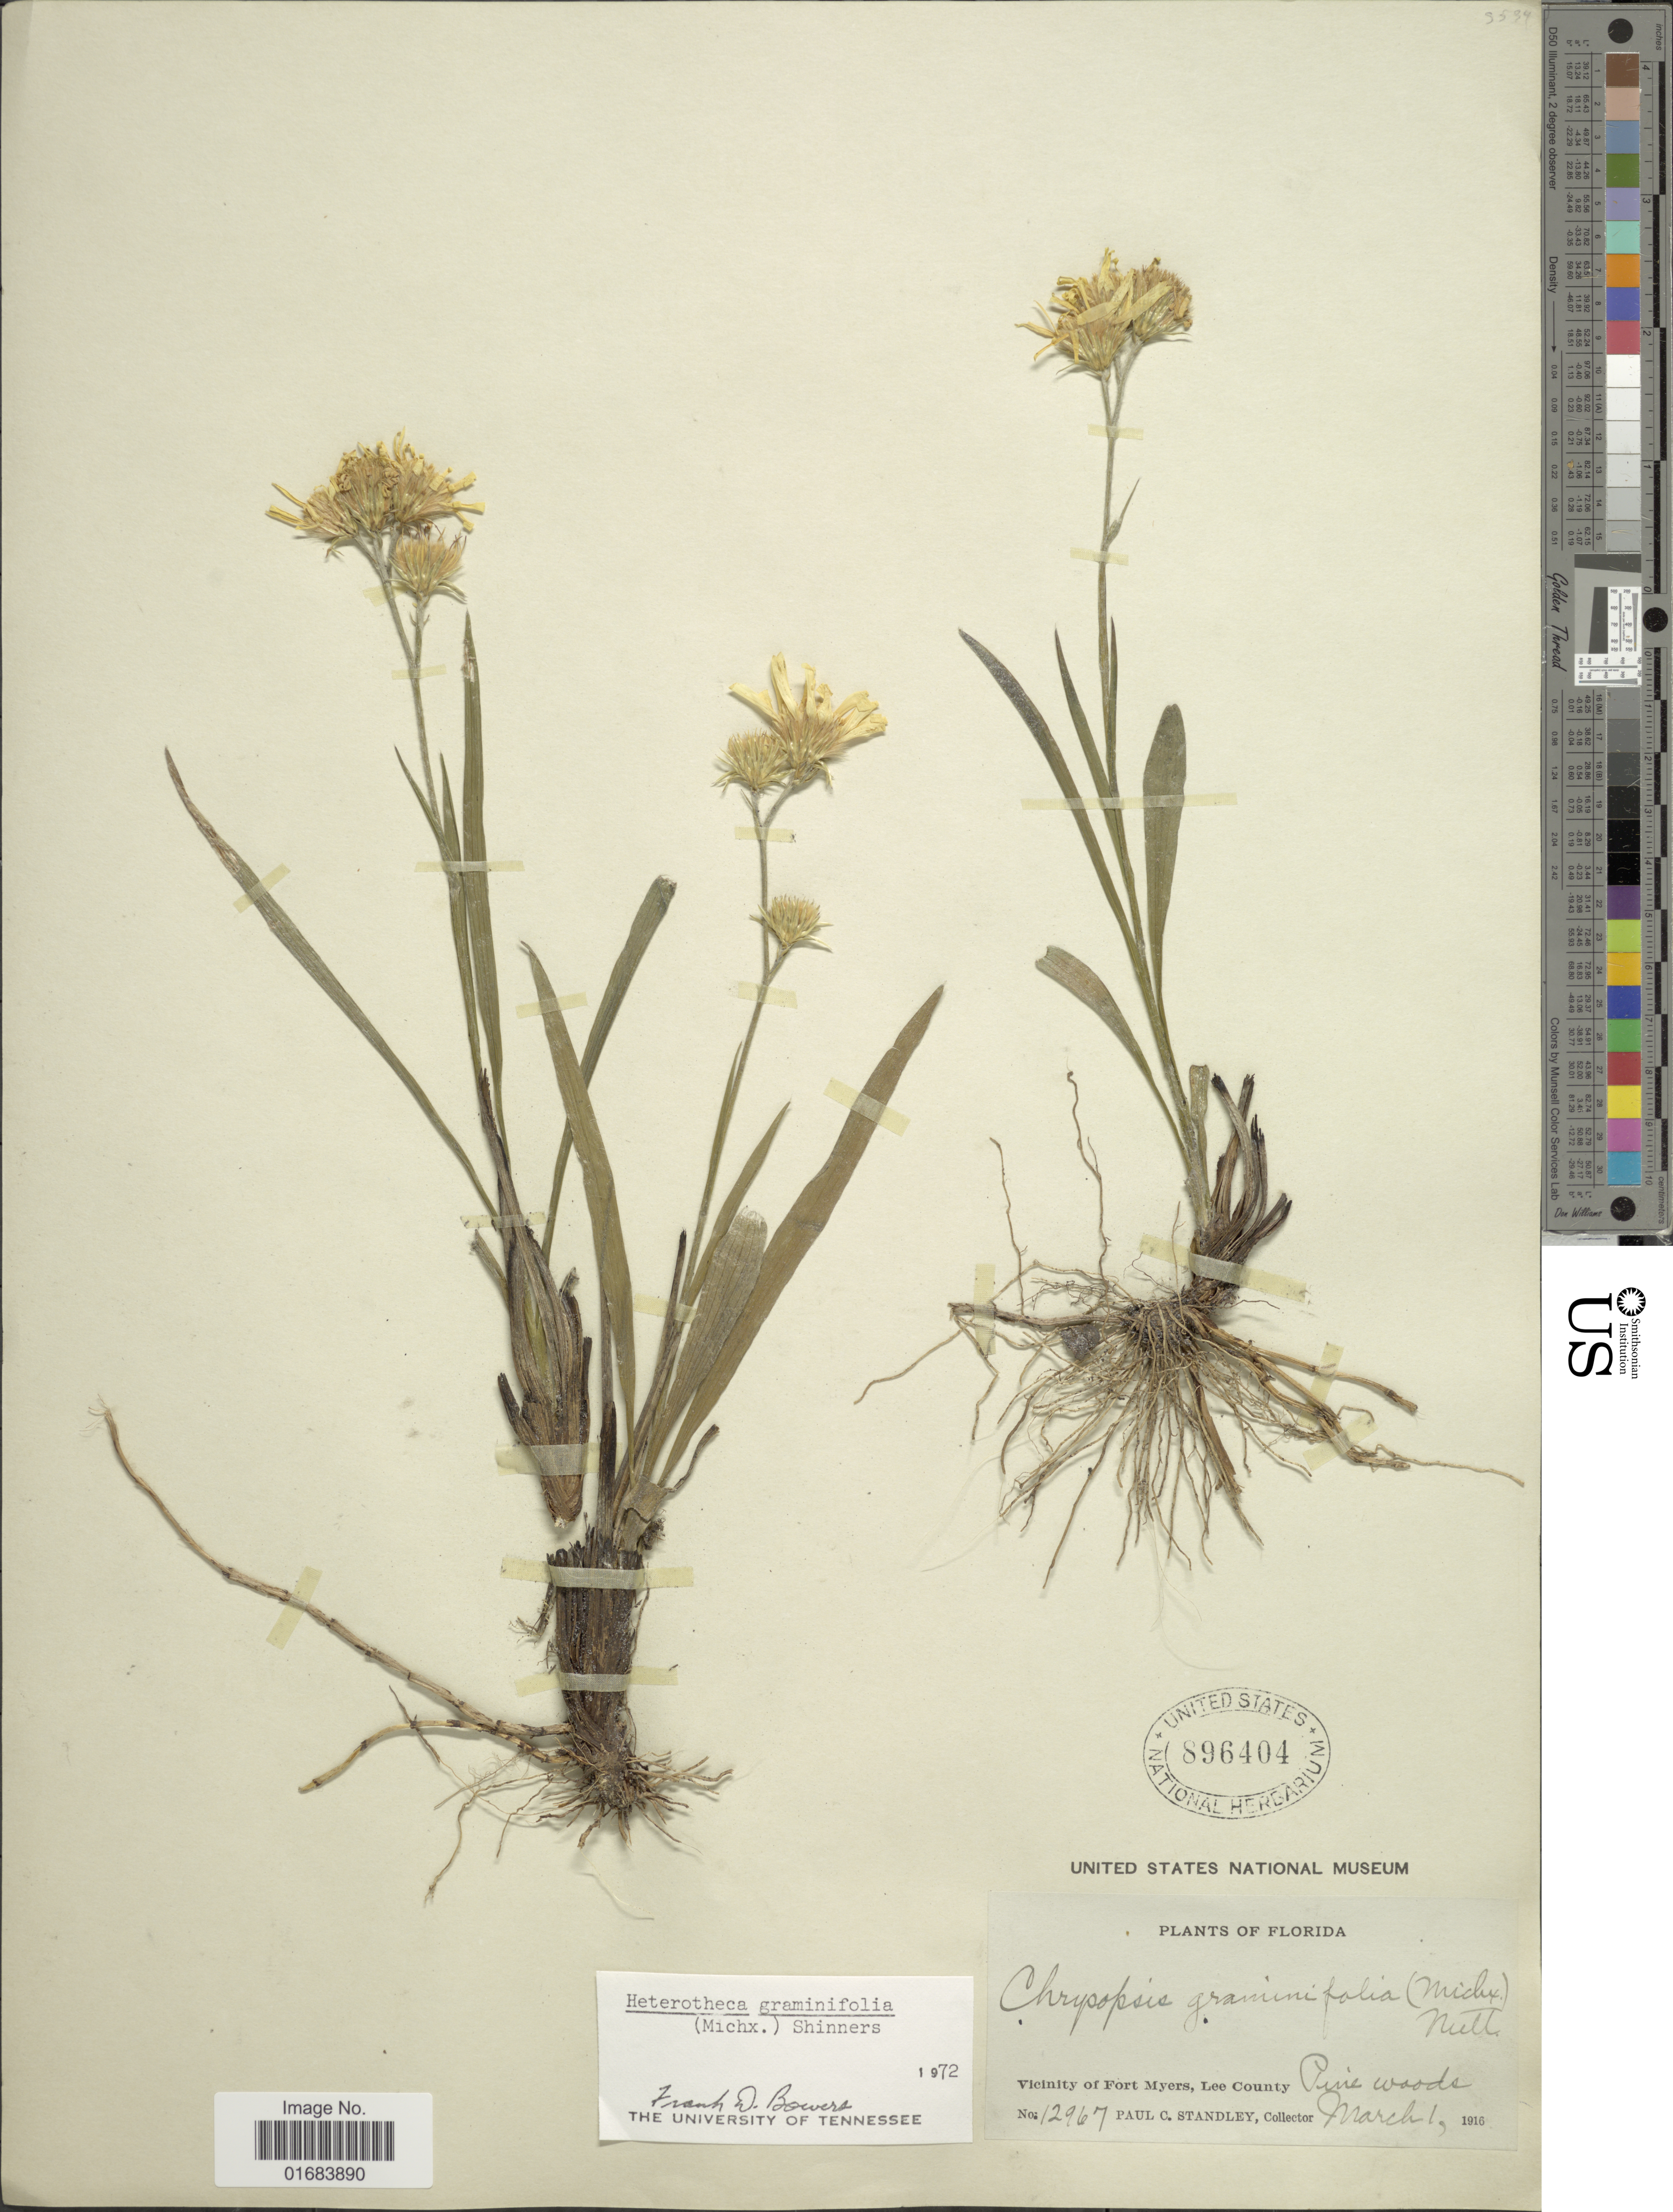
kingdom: Plantae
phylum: Tracheophyta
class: Magnoliopsida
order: Asterales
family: Asteraceae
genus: Pityopsis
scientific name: Pityopsis graminifolia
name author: (Michx.) Nutt.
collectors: P. C. Standley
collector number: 12967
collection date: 1916-03-01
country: United States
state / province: Florida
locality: Vicinity of Fort Myers, Lee County.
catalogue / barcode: US 896404